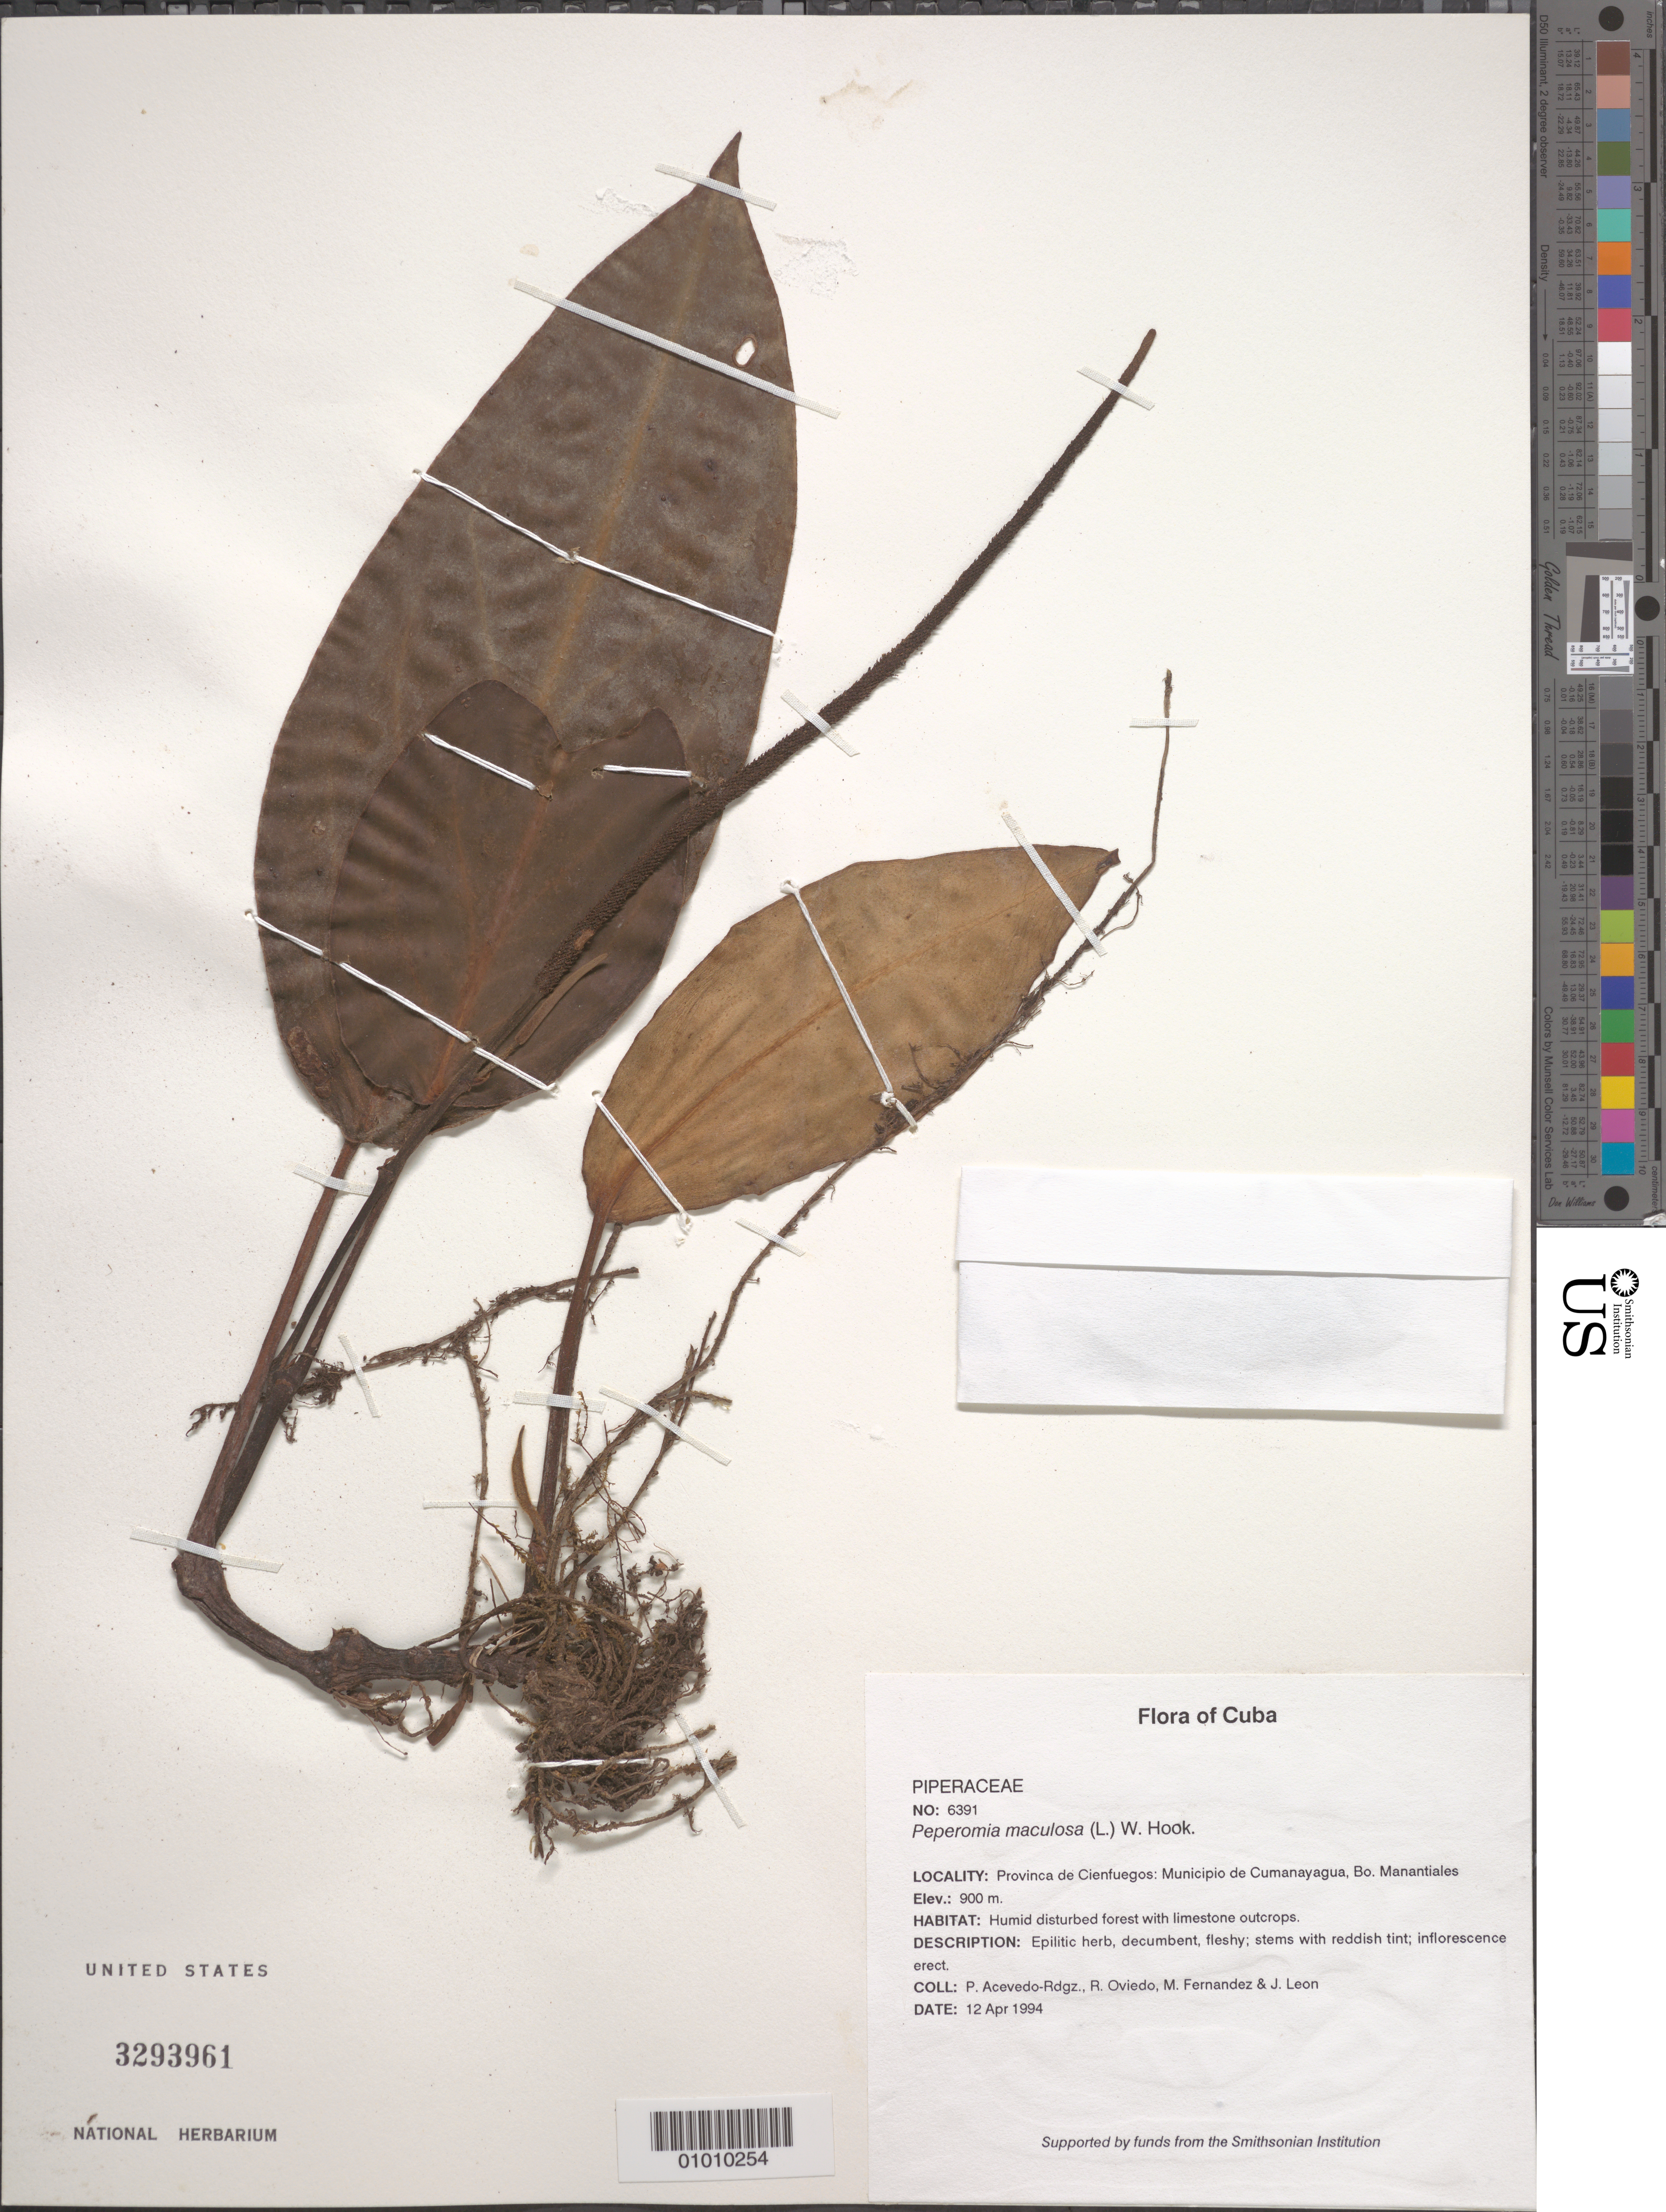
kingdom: Plantae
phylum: Tracheophyta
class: Magnoliopsida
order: Piperales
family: Piperaceae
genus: Peperomia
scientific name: Peperomia maculosa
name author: (L.) Hook.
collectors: P. Acevedo-Rodr., R. Oviedo, M. Fernández & J. León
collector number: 6391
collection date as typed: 12 Apr 1994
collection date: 1994-04-12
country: Cuba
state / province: Cienfuegos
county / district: Municipio de Cumanayagua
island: Cuba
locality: Bo Manatiales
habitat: Humid disturbed forest with limestone outcrops.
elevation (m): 900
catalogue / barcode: US 3293961